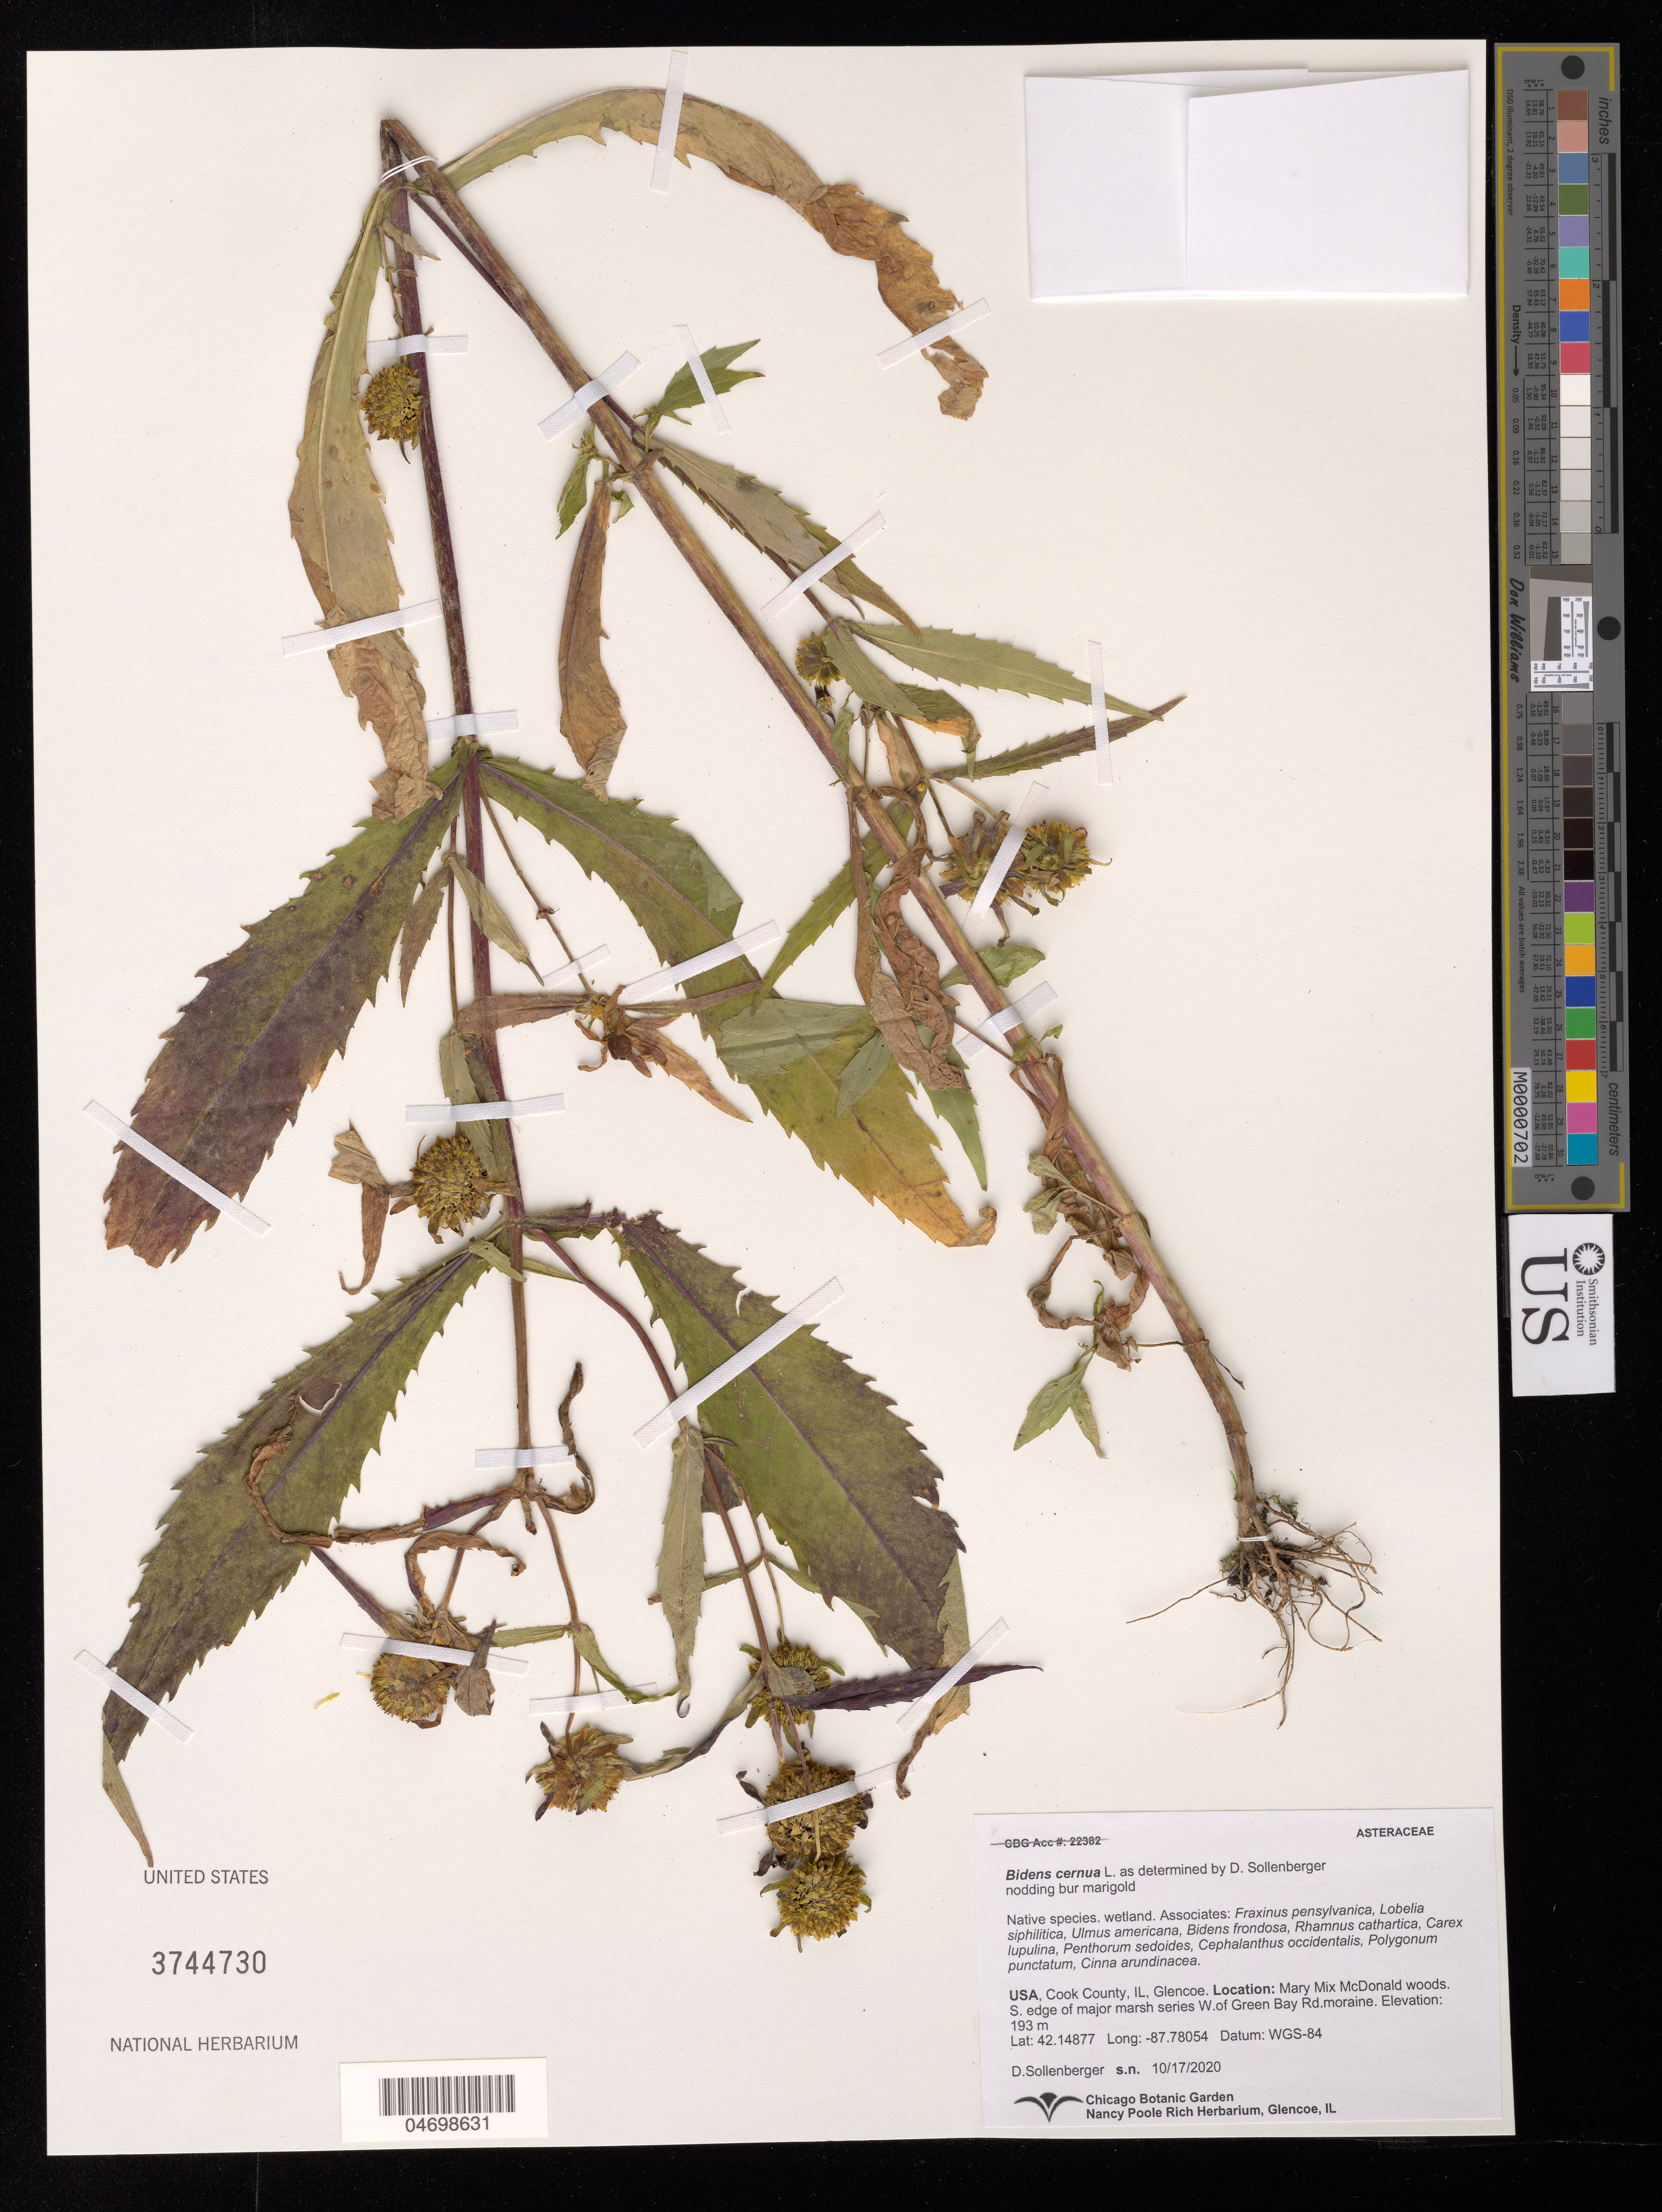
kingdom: Plantae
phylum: Tracheophyta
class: Magnoliopsida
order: Asterales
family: Asteraceae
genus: Bidens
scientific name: Bidens cernua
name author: L.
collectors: D. Sollenberger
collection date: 2020-10-17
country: United States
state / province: Illinois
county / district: Cook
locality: Glencoe. Mary Mix McDonald Woods, W of Green Bay Rd.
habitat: Wetland. With Ulmus americana, Carex lupulina, Plygonum punctatum, etc.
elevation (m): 193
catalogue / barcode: US 3744730